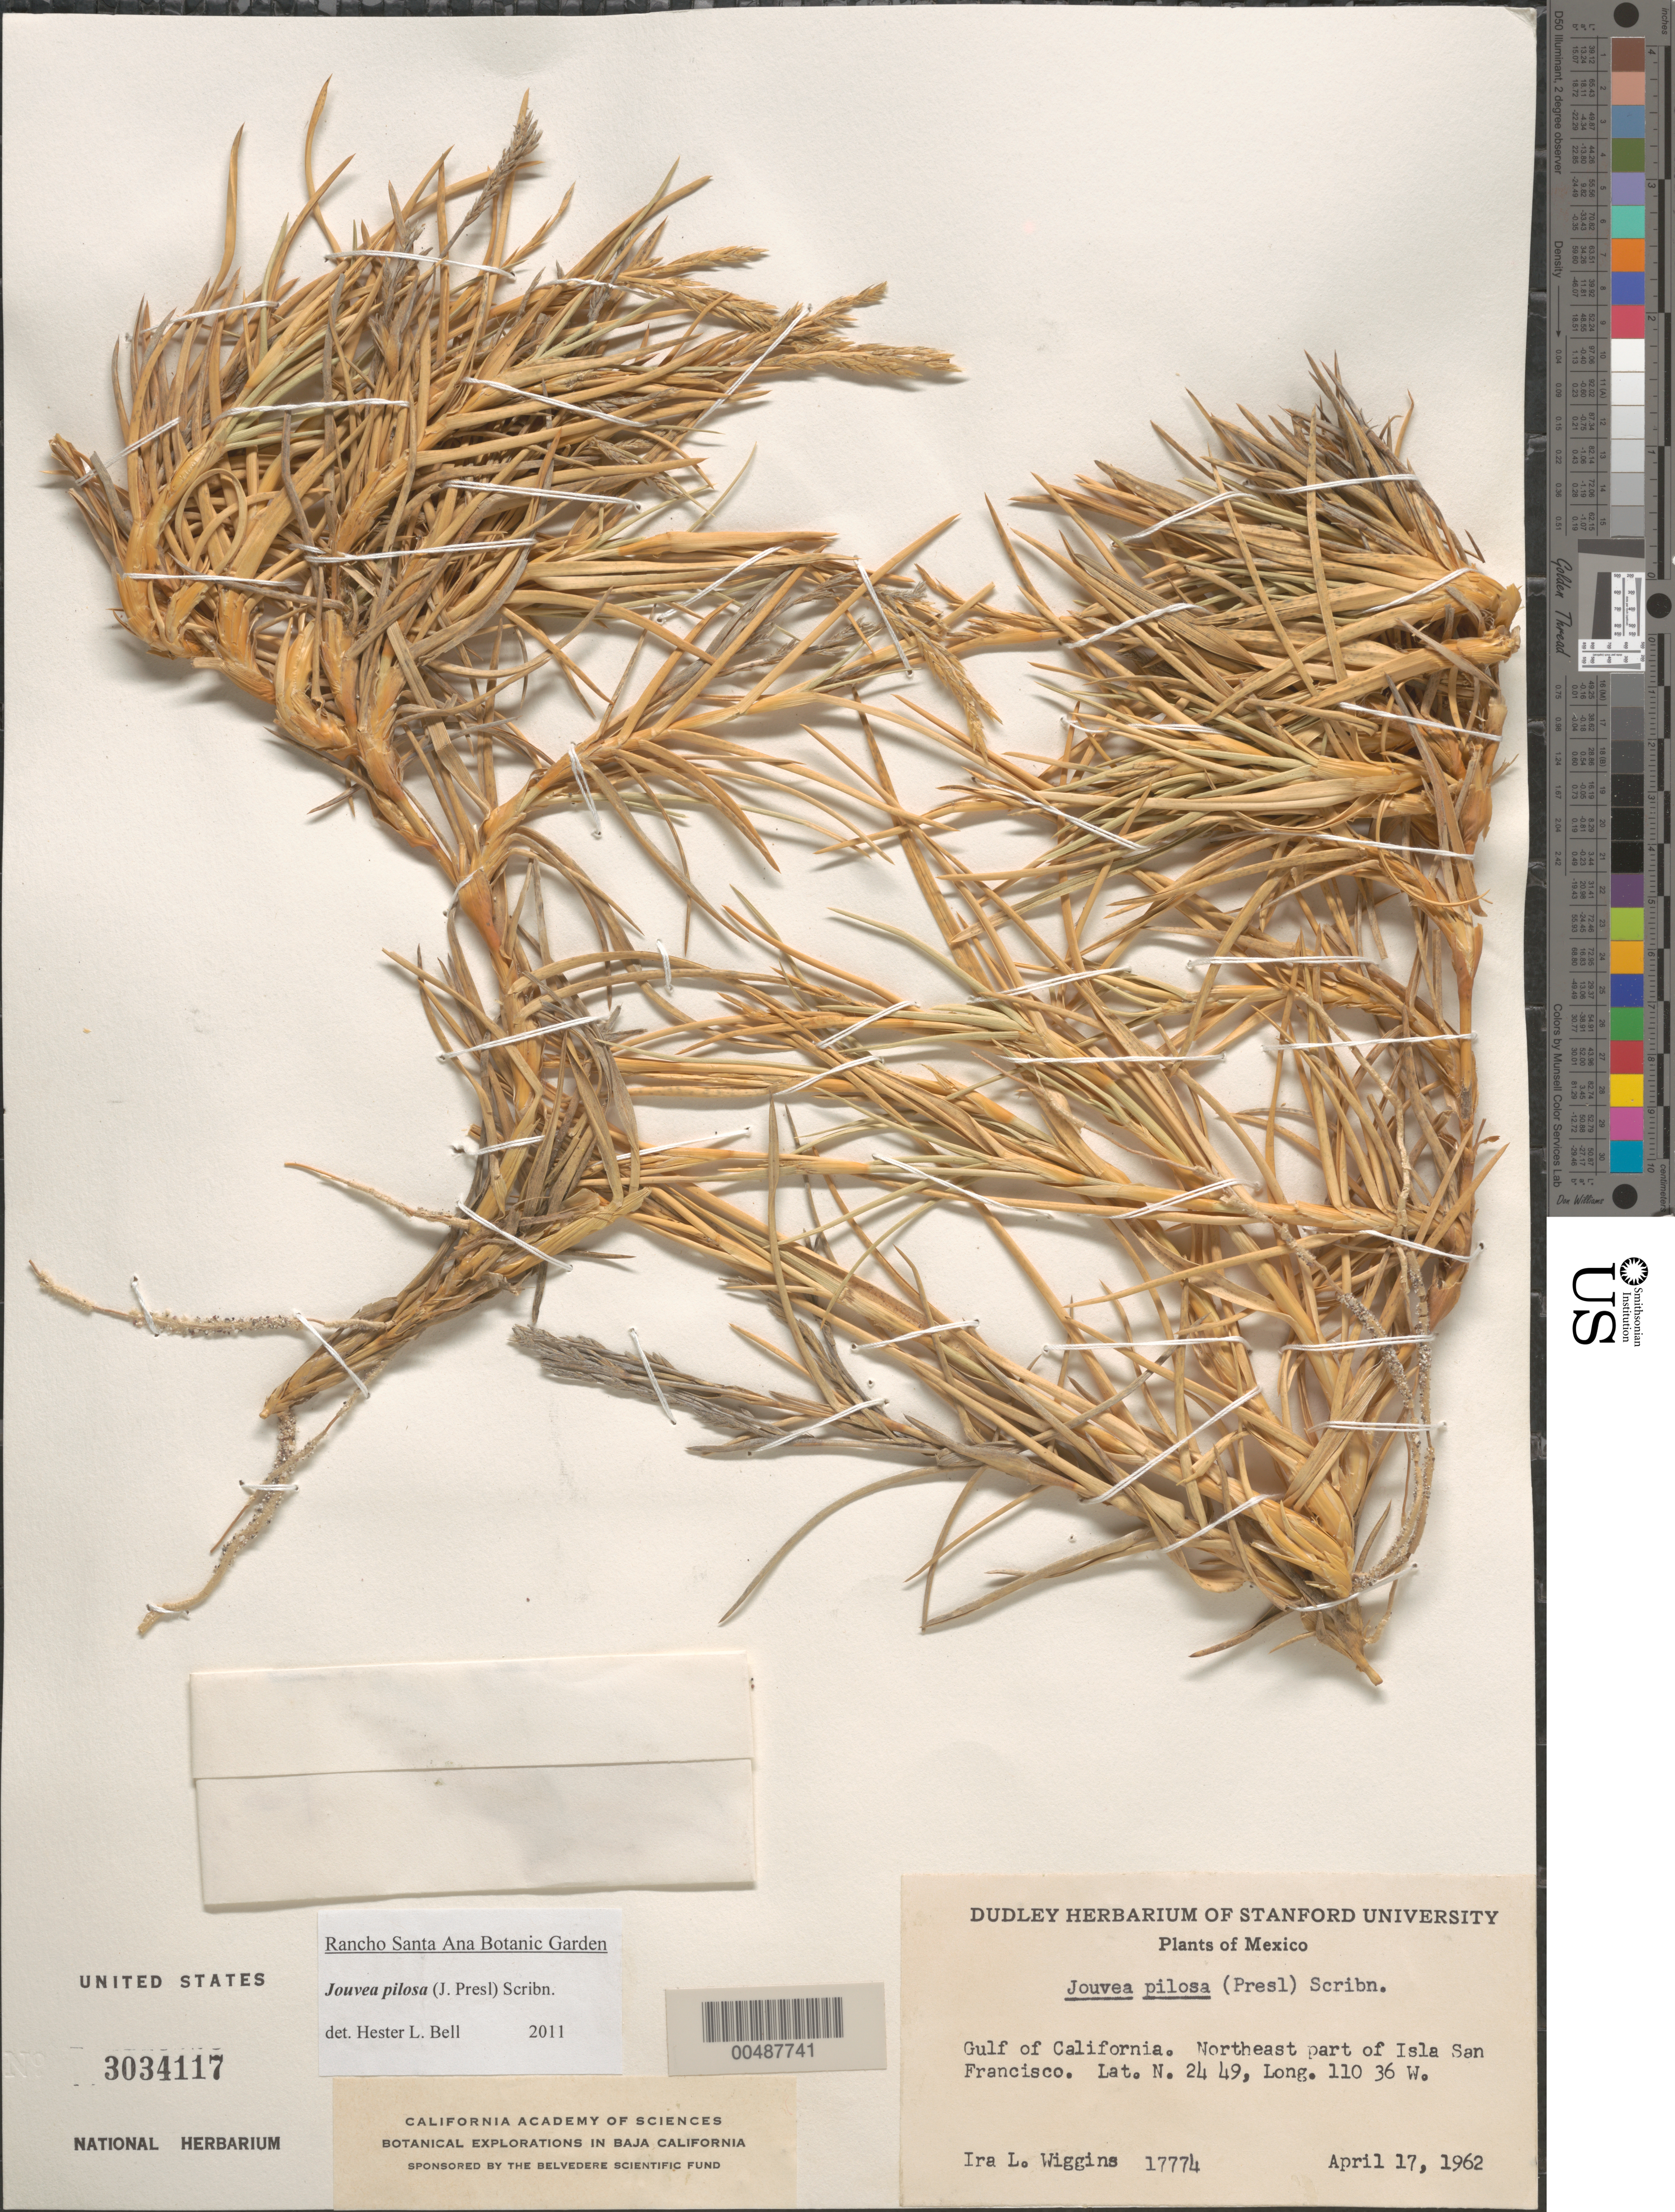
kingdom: Plantae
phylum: Tracheophyta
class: Liliopsida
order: Poales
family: Poaceae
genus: Jouvea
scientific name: Jouvea pilosa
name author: (J. Presl) Scribn.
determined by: Bell, H. L.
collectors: I. L. Wiggins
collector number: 17774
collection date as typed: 17 Apr 1962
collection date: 1962-04-17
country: Mexico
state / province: Baja California Sur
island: Isla San Francisco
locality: Gulf of California, NE part of Isla San Francisco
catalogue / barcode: US 3034117